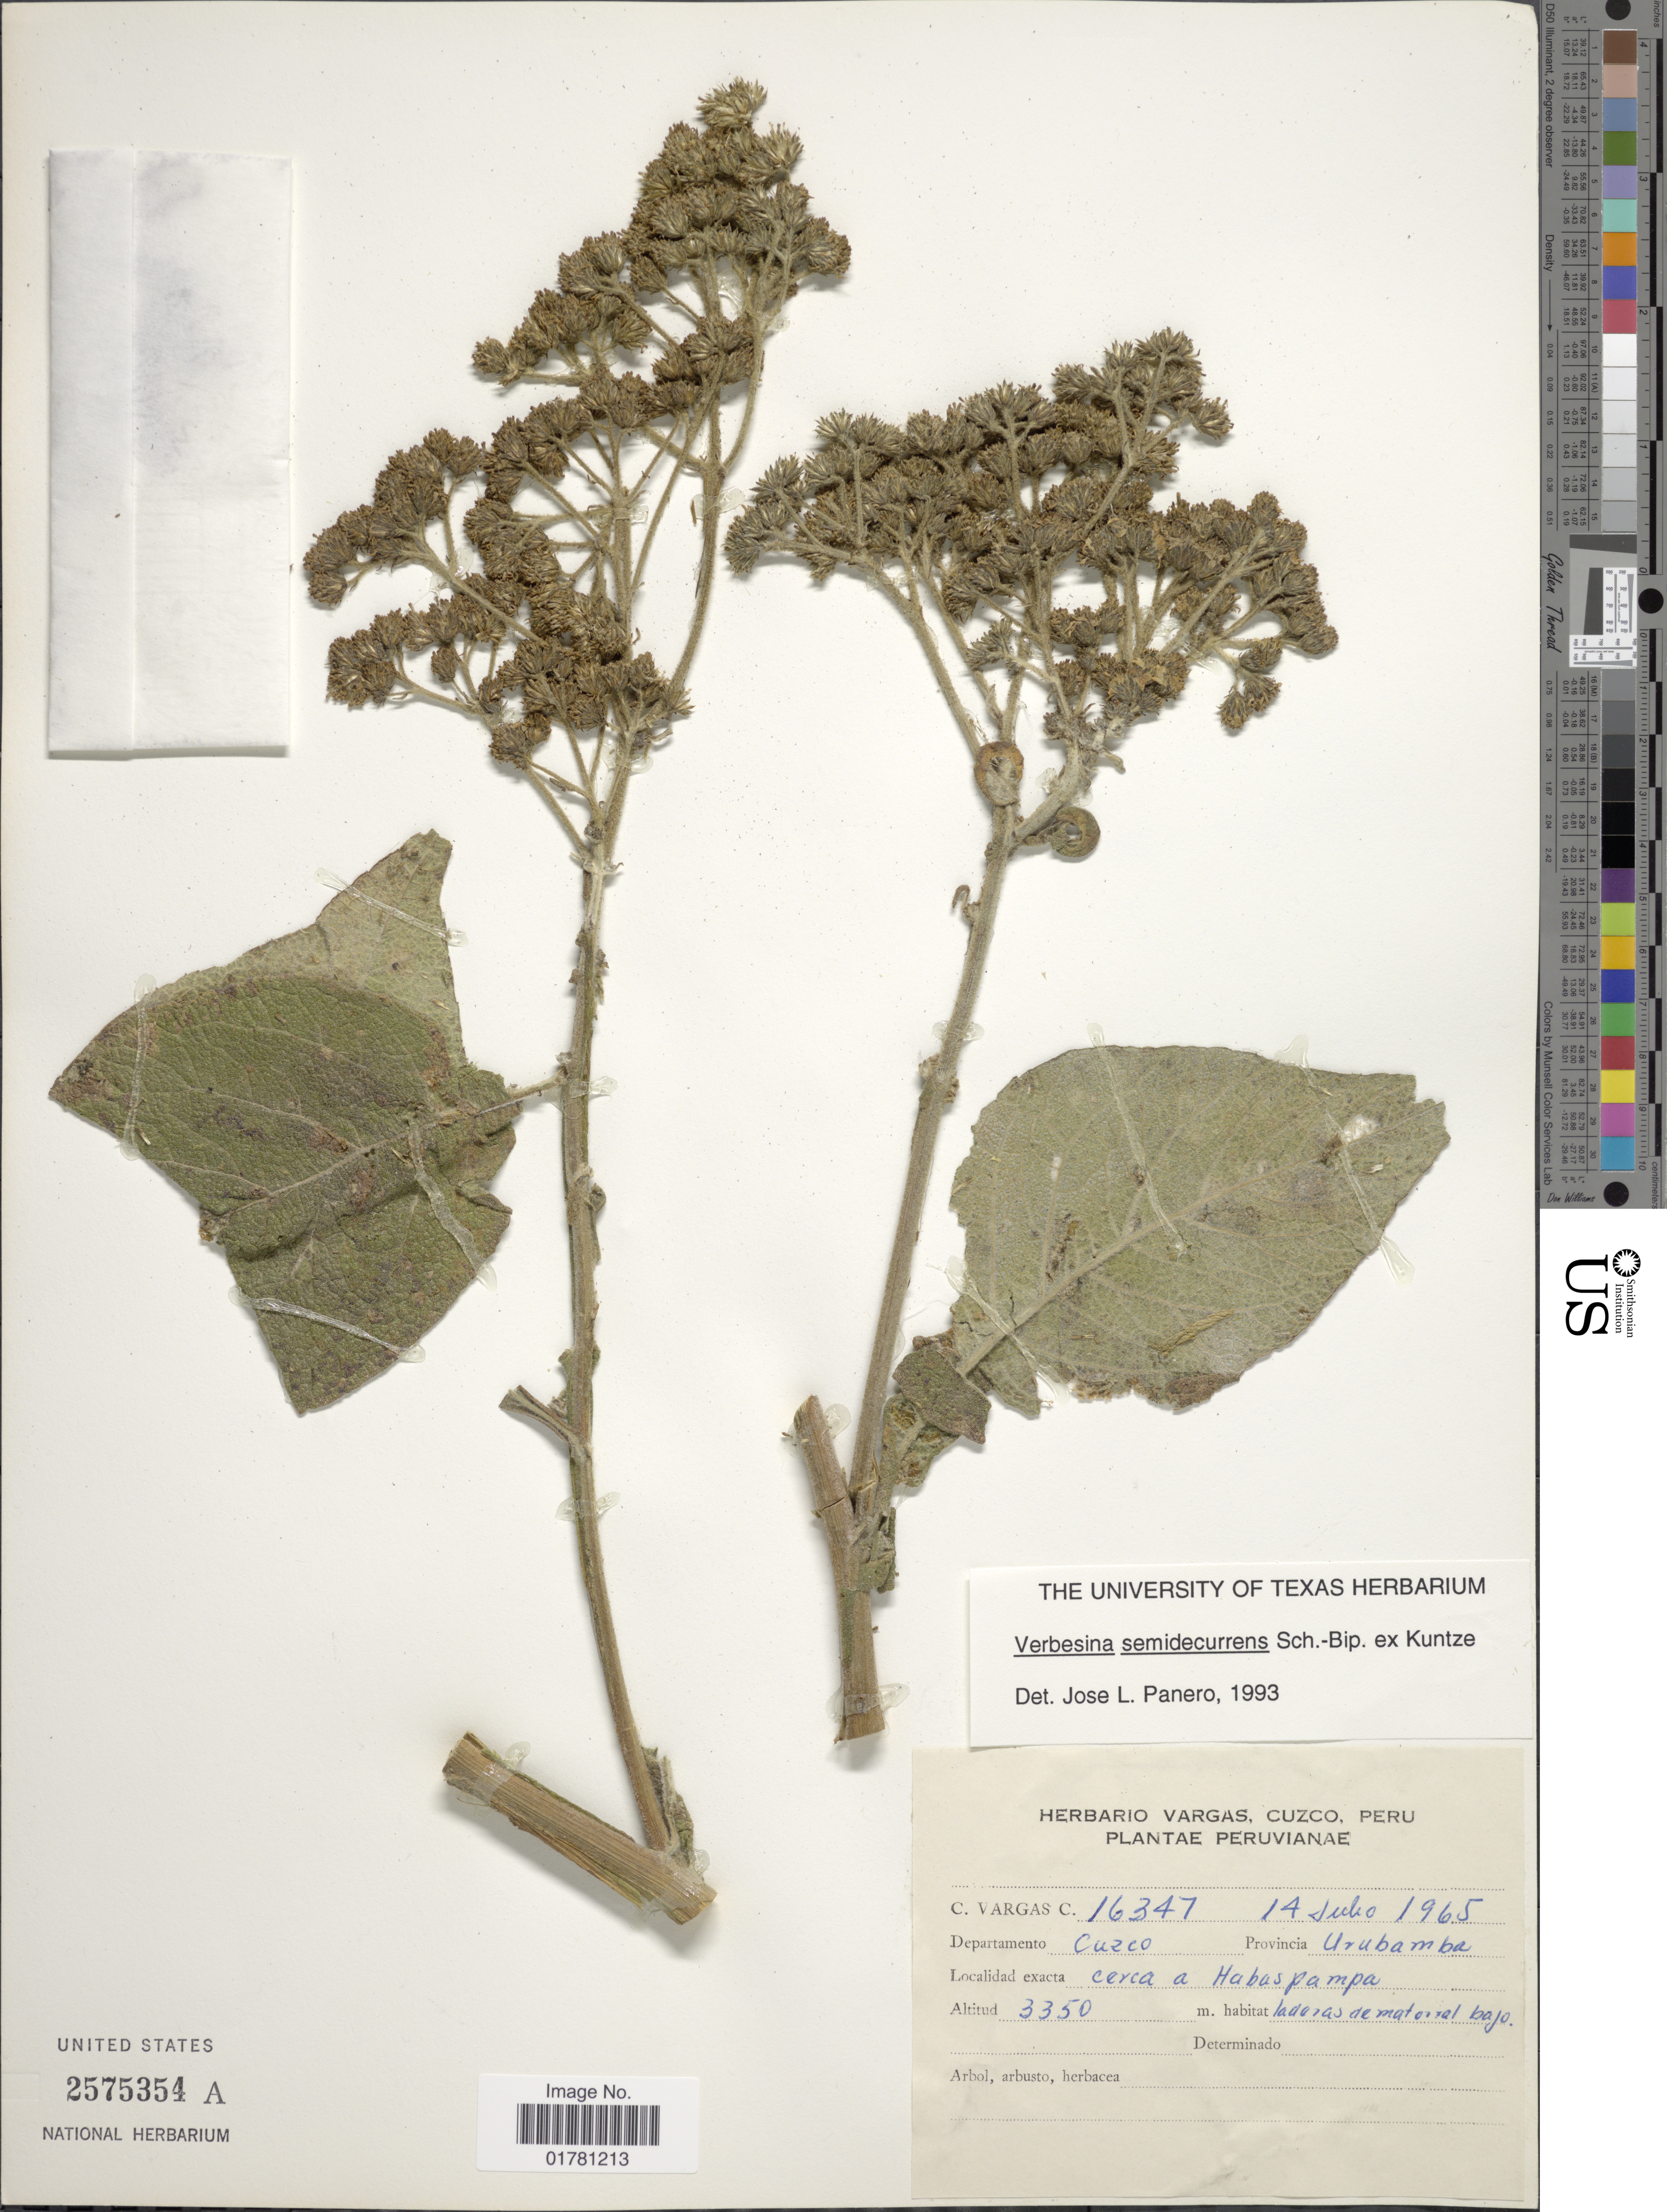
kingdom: Plantae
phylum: Tracheophyta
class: Magnoliopsida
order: Asterales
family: Asteraceae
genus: Verbesina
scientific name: Verbesina semidecurrens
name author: Kuntze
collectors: C. Vargas Calderón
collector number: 16347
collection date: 1965-07-14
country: Peru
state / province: Cusco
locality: Departamento Cuzco, provincia Urubamba, cerca a Habaspampa, laderas de matorral bajo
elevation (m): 3350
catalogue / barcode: US 2575354A